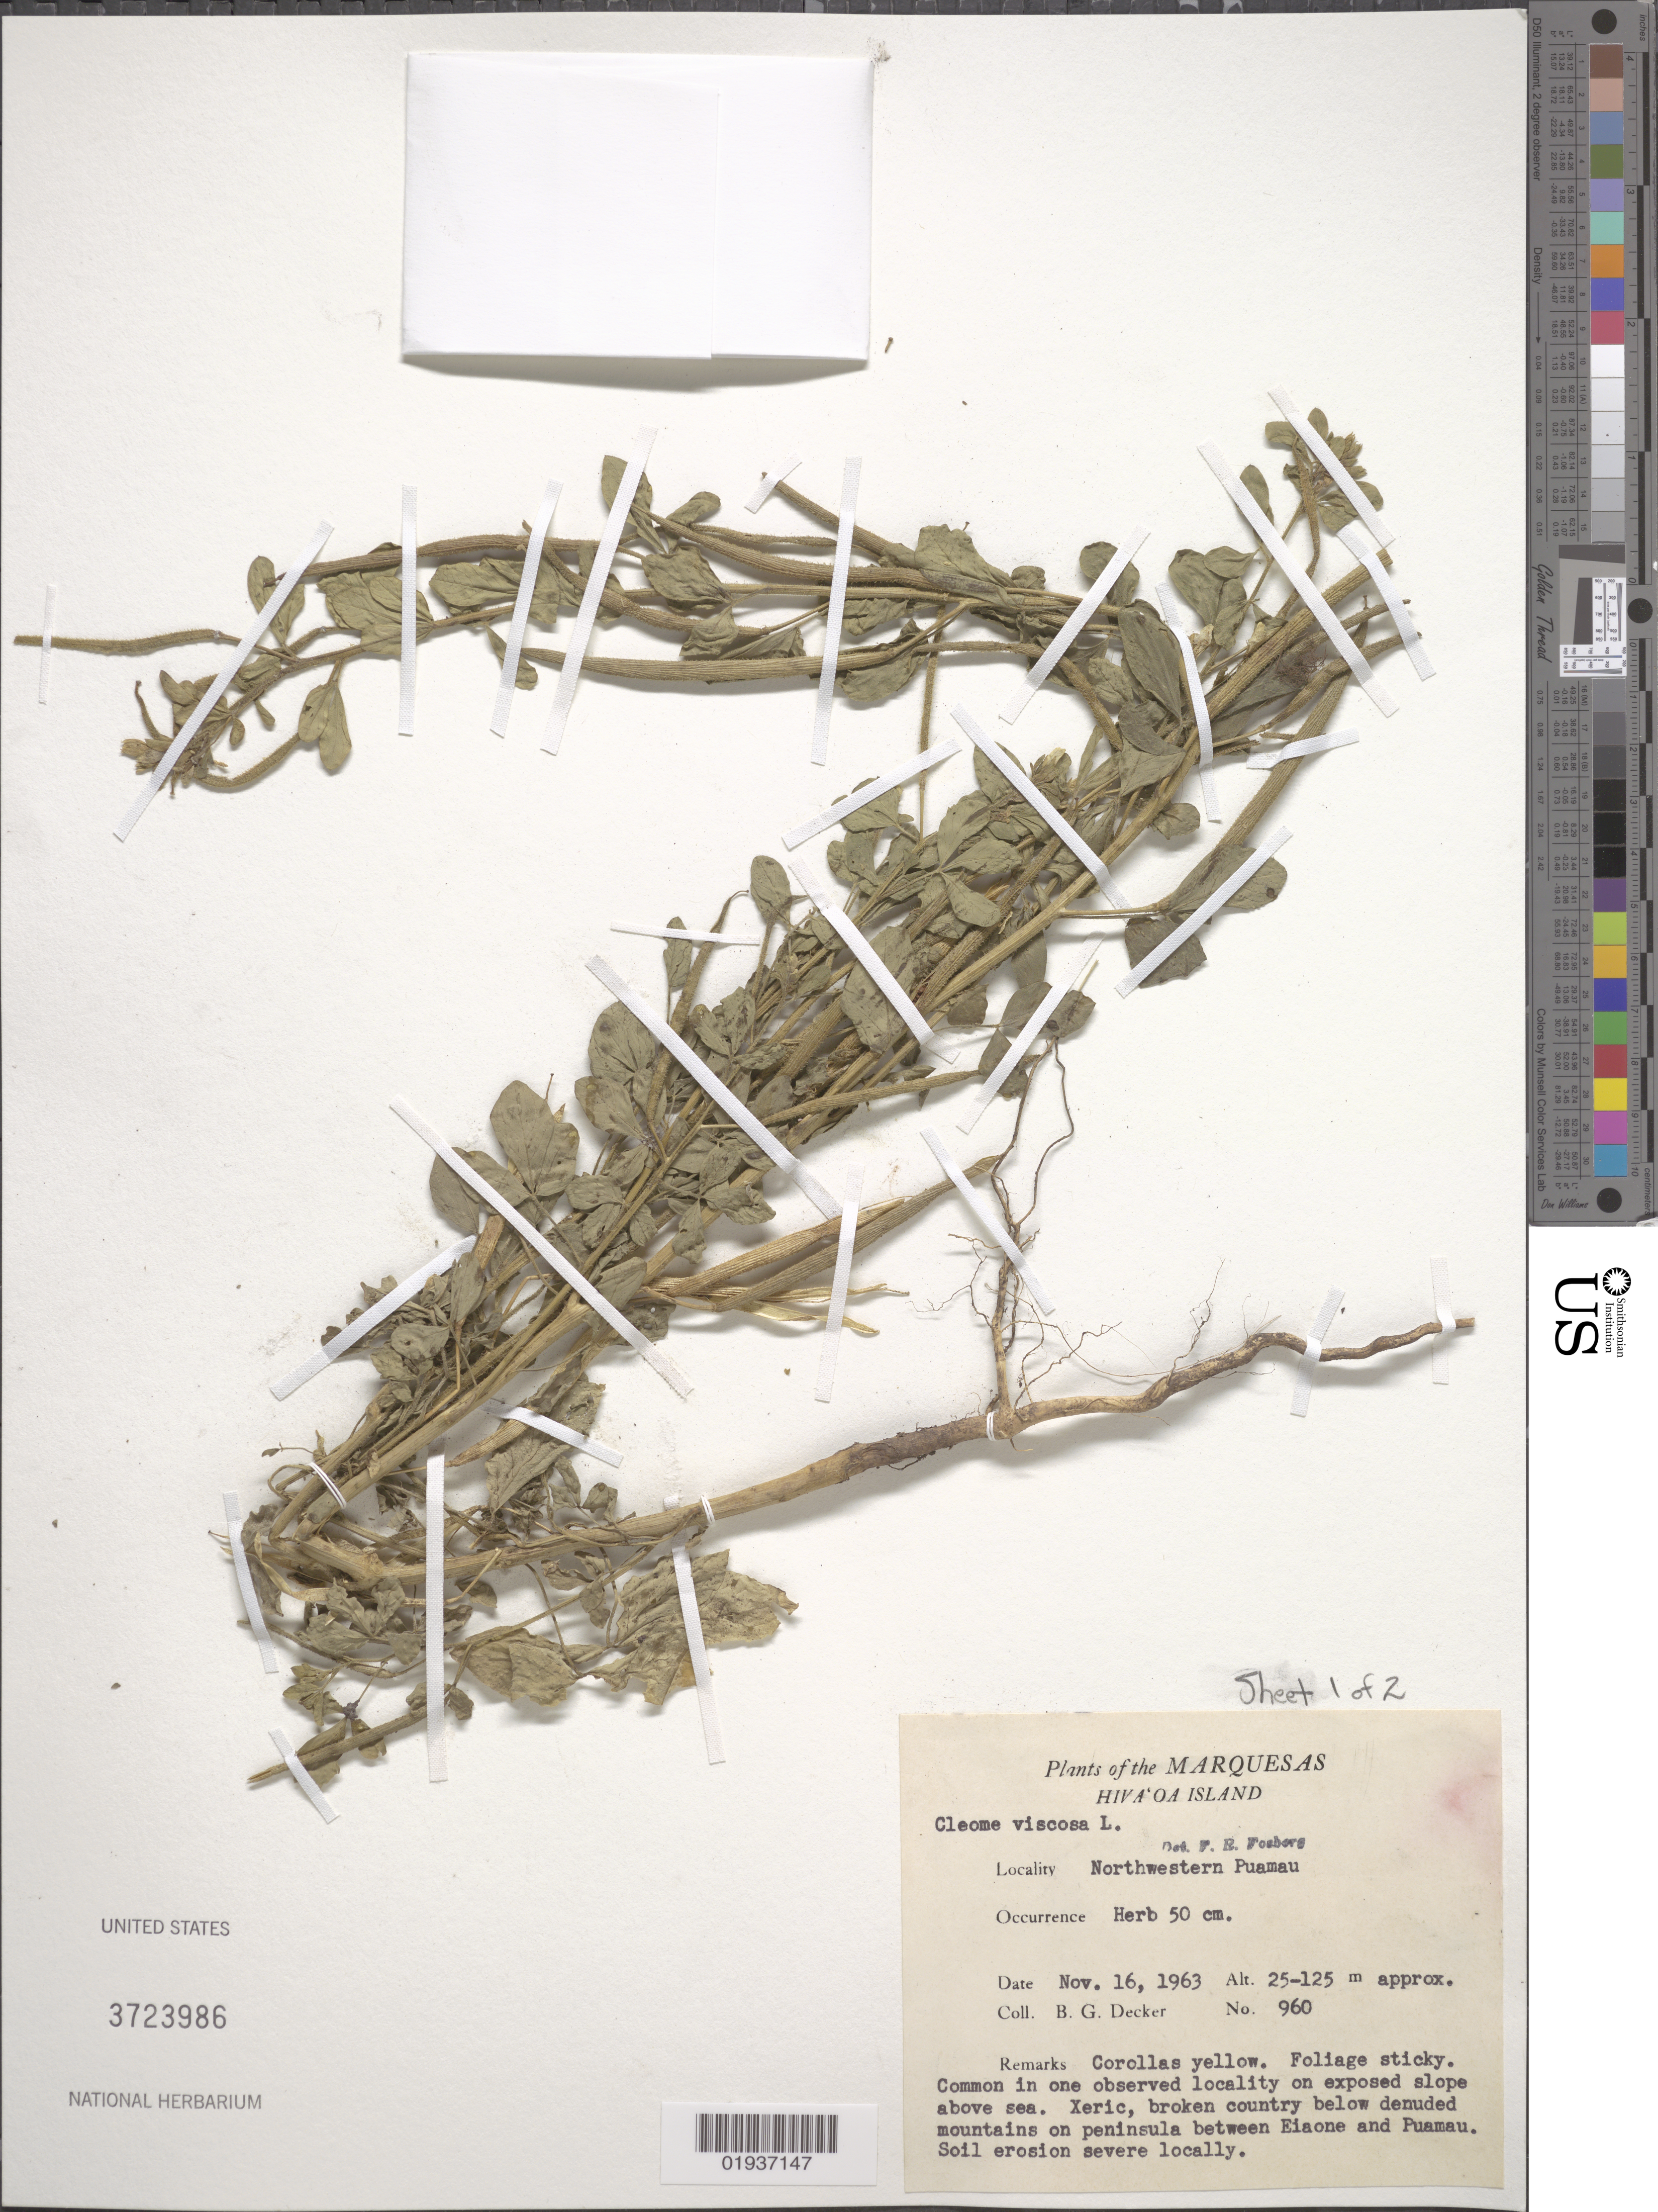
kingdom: Plantae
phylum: Tracheophyta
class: Magnoliopsida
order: Brassicales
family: Cleomaceae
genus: Arivela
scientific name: Arivela viscosa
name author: (L.) Raf.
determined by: Wagner, W. L., (BOT), Smithsonian Institution - National Museum of Natural History (UNITED STATES)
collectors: B. G. Decker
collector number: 960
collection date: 1963-11-16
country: French Polynesia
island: Hiva Oa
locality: NW Puamau, on peninsula between Eiaone and Puamau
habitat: Exposed slope above sea.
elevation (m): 25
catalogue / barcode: US 3723986